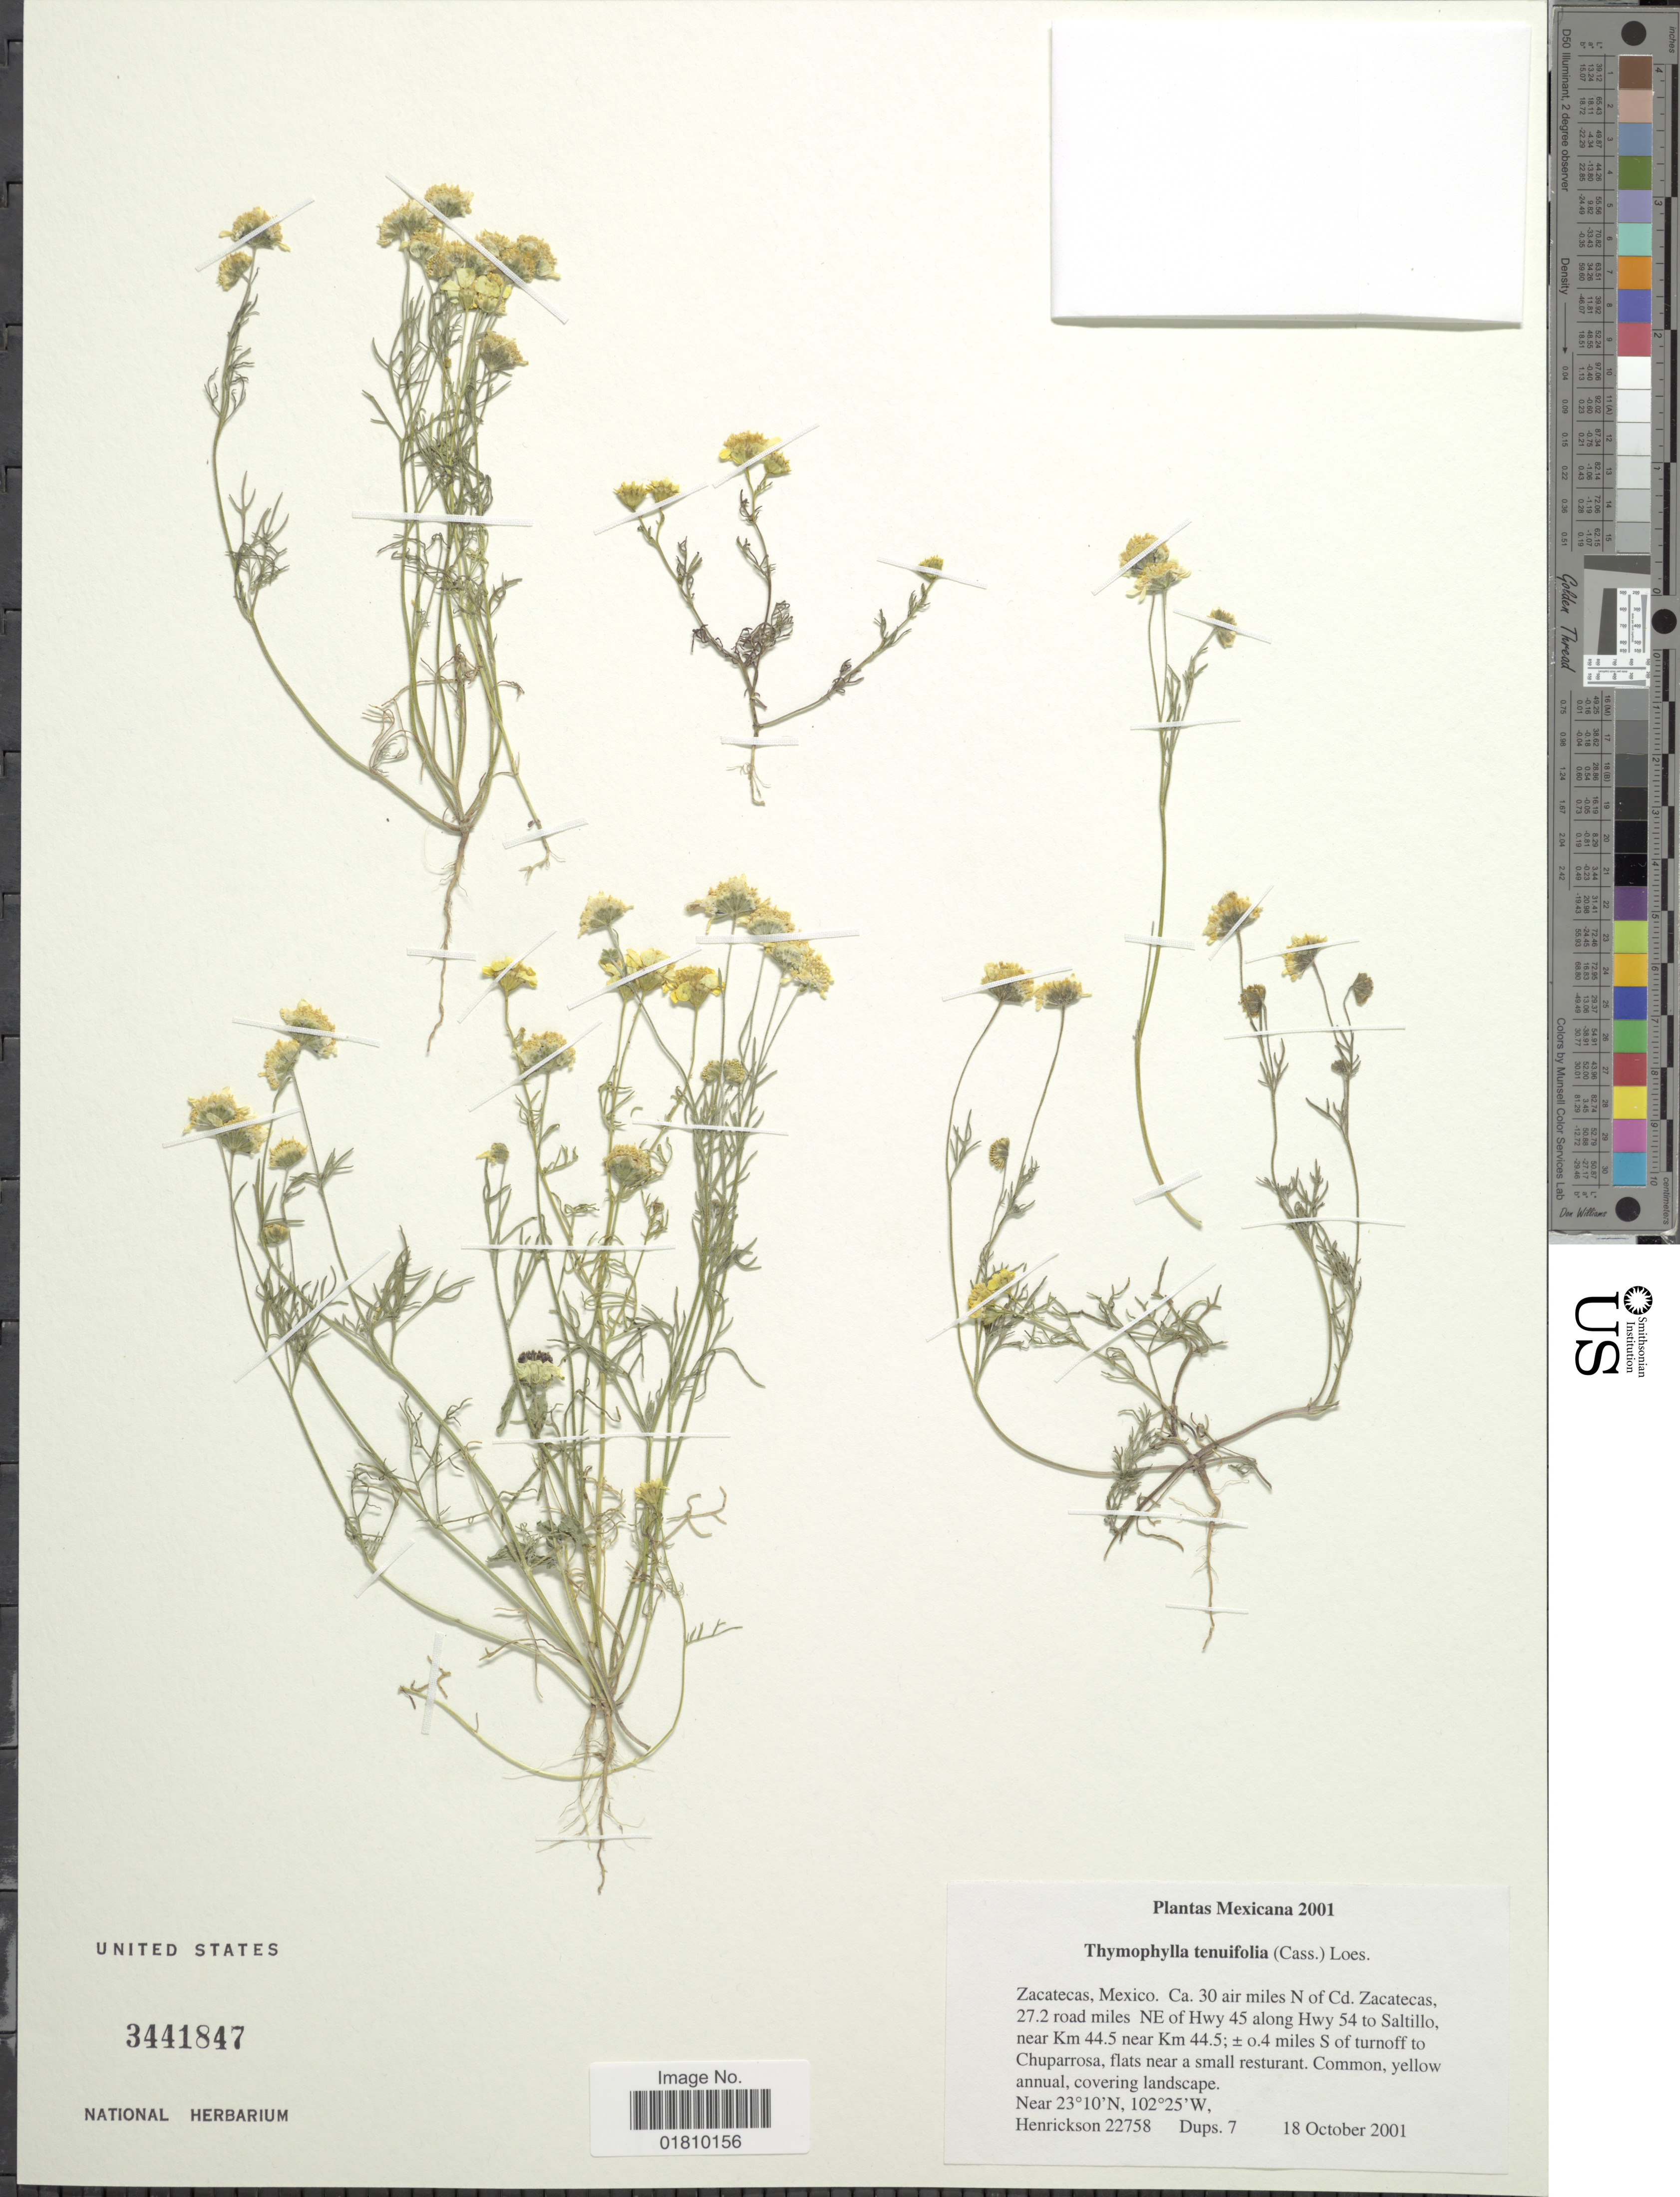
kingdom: Plantae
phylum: Tracheophyta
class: Magnoliopsida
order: Asterales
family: Asteraceae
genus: Thymophylla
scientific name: Thymophylla tenuifolia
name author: (Cass.) Rydb.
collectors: -. Henrickson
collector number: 22758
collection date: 2001-10-18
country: Mexico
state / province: Zacatecas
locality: Ca. 30 miles N of Cd. Zacatecas, 27.2 road miles NE of Hwy 45 along Hwy 54 to Saltillo, near Km 44.5 near Km 44.5; ± 0.4 miles S of turnoff to Chuparossa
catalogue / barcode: US 3441847